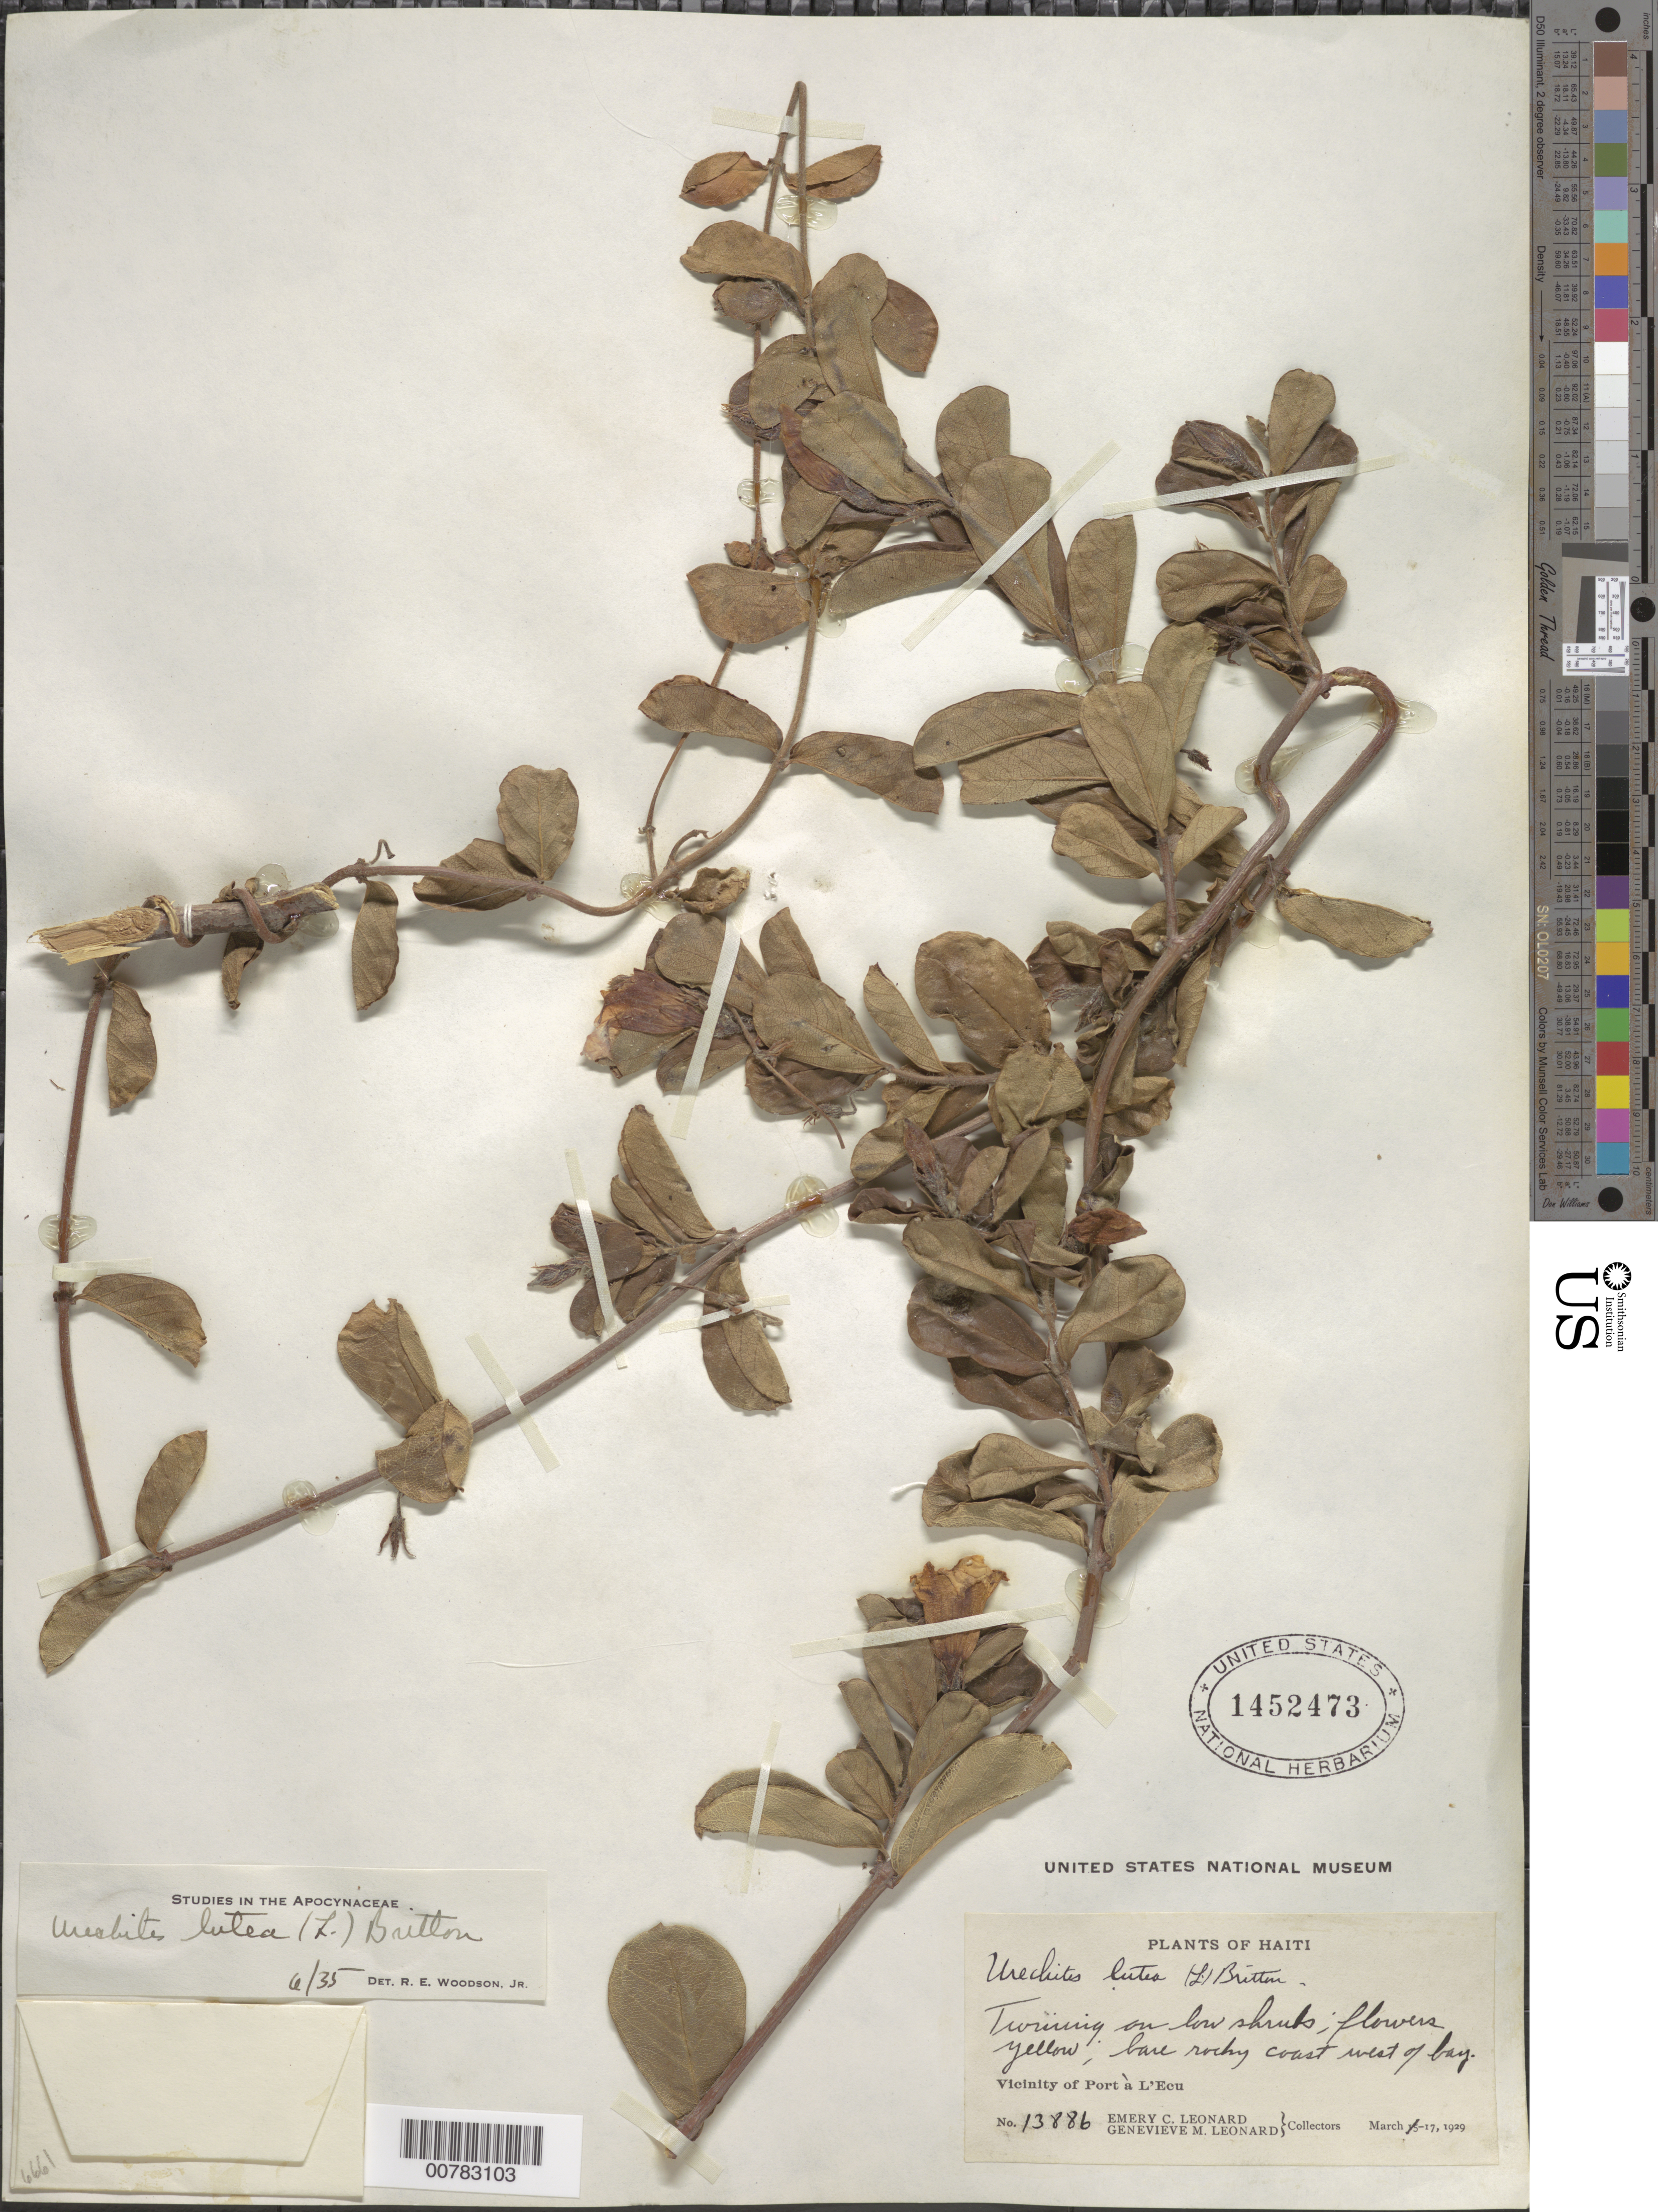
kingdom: Plantae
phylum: Tracheophyta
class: Magnoliopsida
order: Gentianales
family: Apocynaceae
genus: Pentalinon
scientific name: Pentalinon luteum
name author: (L.) B.F. Hansen & Wunderlin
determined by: Woodson, R. E., Jr.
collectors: E. C. Leonard & G. M. Leonard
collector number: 13886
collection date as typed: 17 Mar 1929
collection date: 1929-03-17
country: Haiti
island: Hispaniola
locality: Vicinity of Port à L'Ecu, west of bay.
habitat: Bare rocky coast.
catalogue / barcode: US 1452473